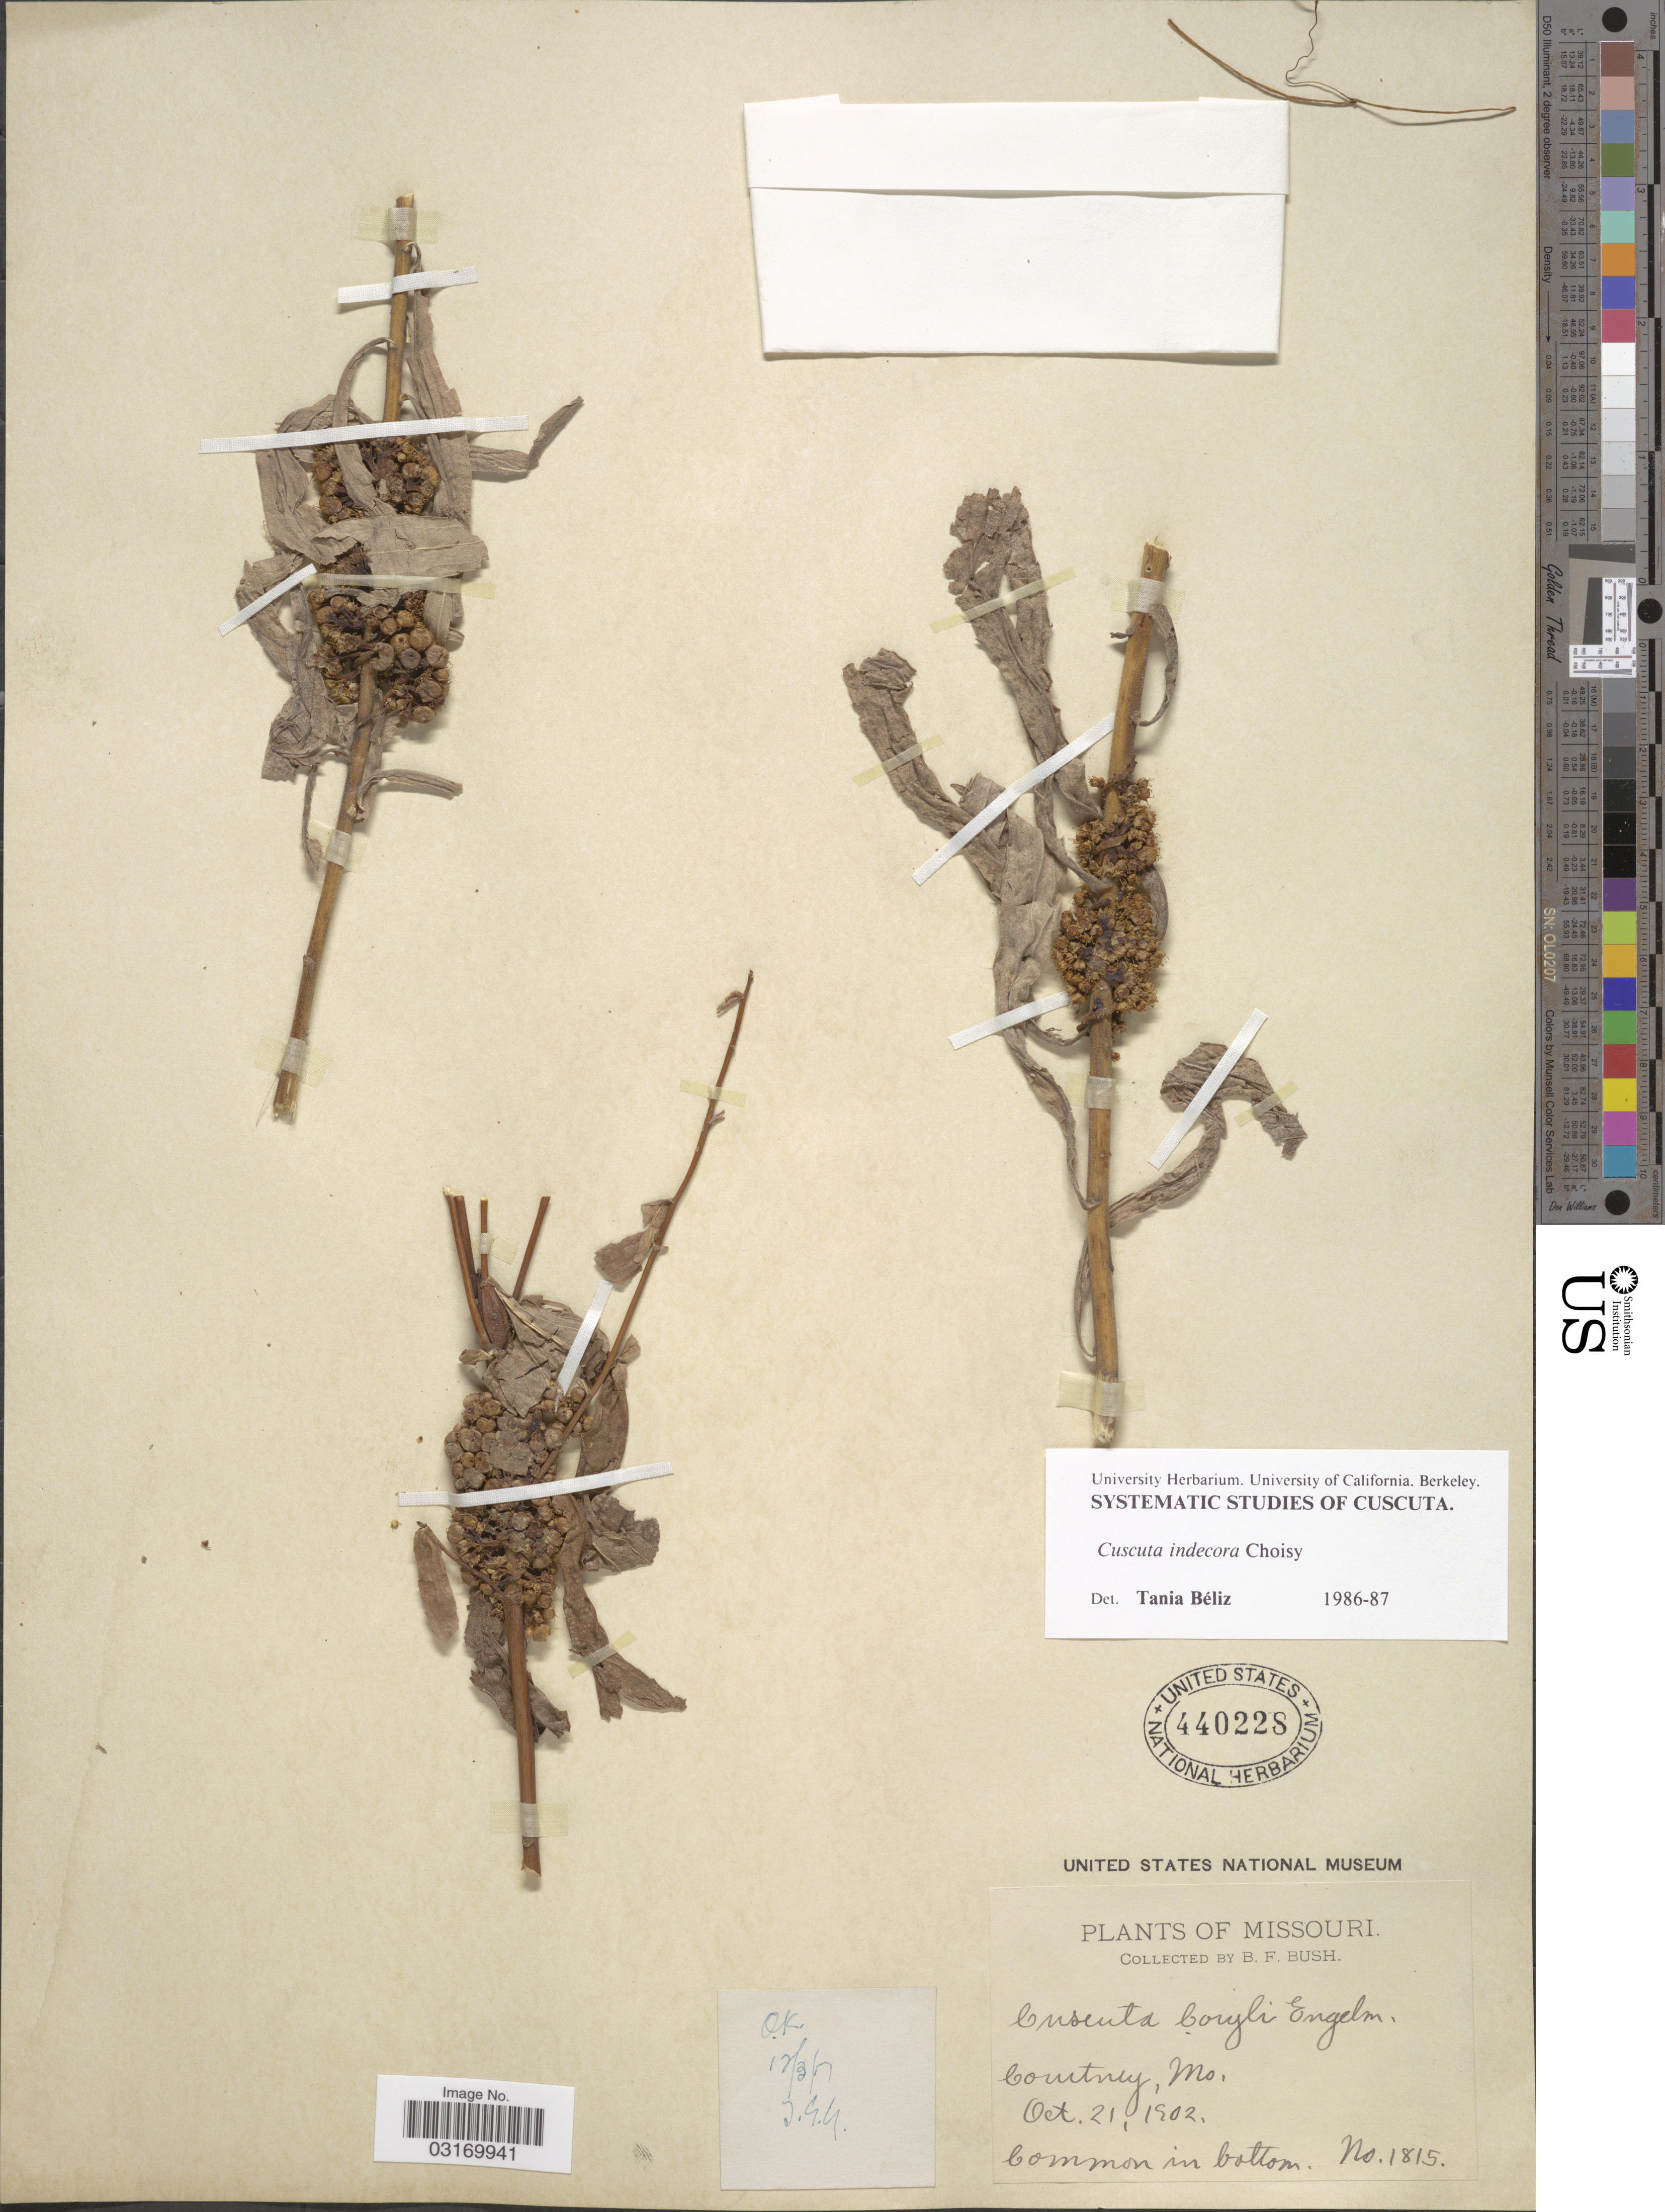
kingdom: Plantae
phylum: Tracheophyta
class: Magnoliopsida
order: Solanales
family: Convolvulaceae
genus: Cuscuta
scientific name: Cuscuta indecora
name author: Choisy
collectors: B. F. Bush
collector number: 1815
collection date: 1902-10-21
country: United States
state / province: Missouri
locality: Courtney.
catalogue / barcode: US 440228